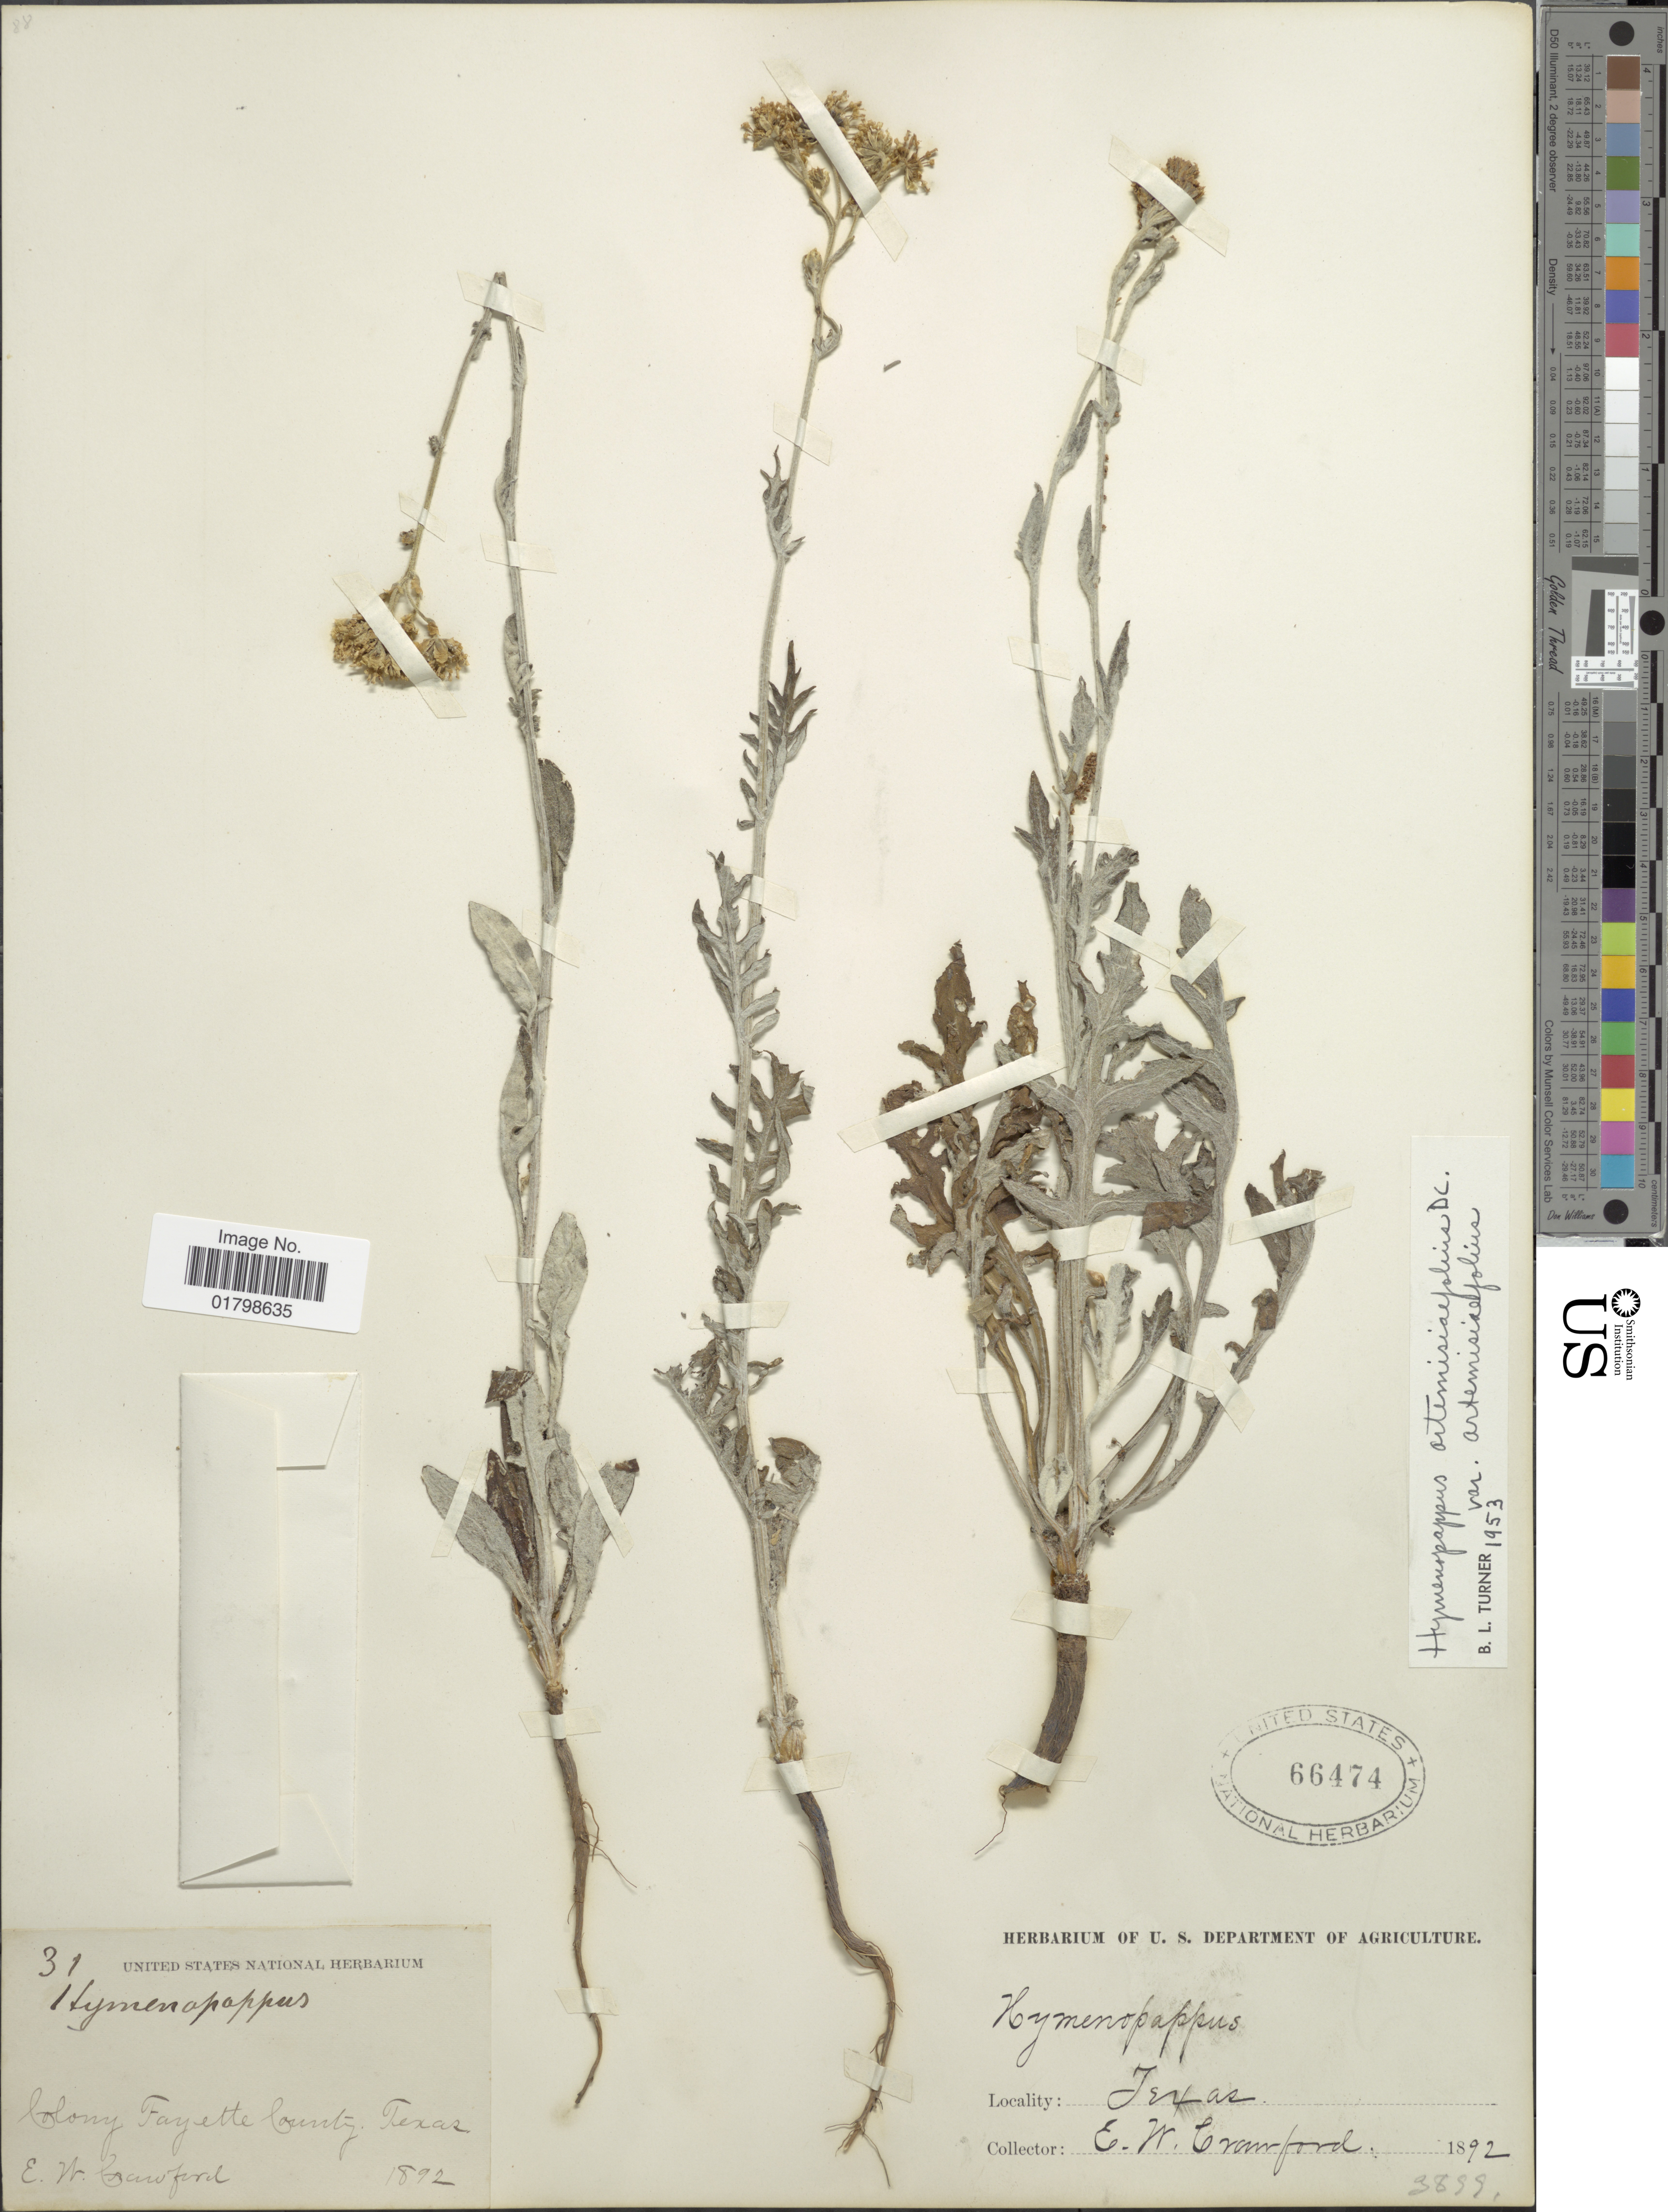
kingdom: Plantae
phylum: Tracheophyta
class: Magnoliopsida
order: Asterales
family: Asteraceae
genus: Hymenopappus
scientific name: Hymenopappus artemisiifolius var. artemisiifolius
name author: DC.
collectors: E. Crawford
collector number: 31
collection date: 1892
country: United States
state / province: Texas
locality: Colony Fayette County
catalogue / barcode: US 66474